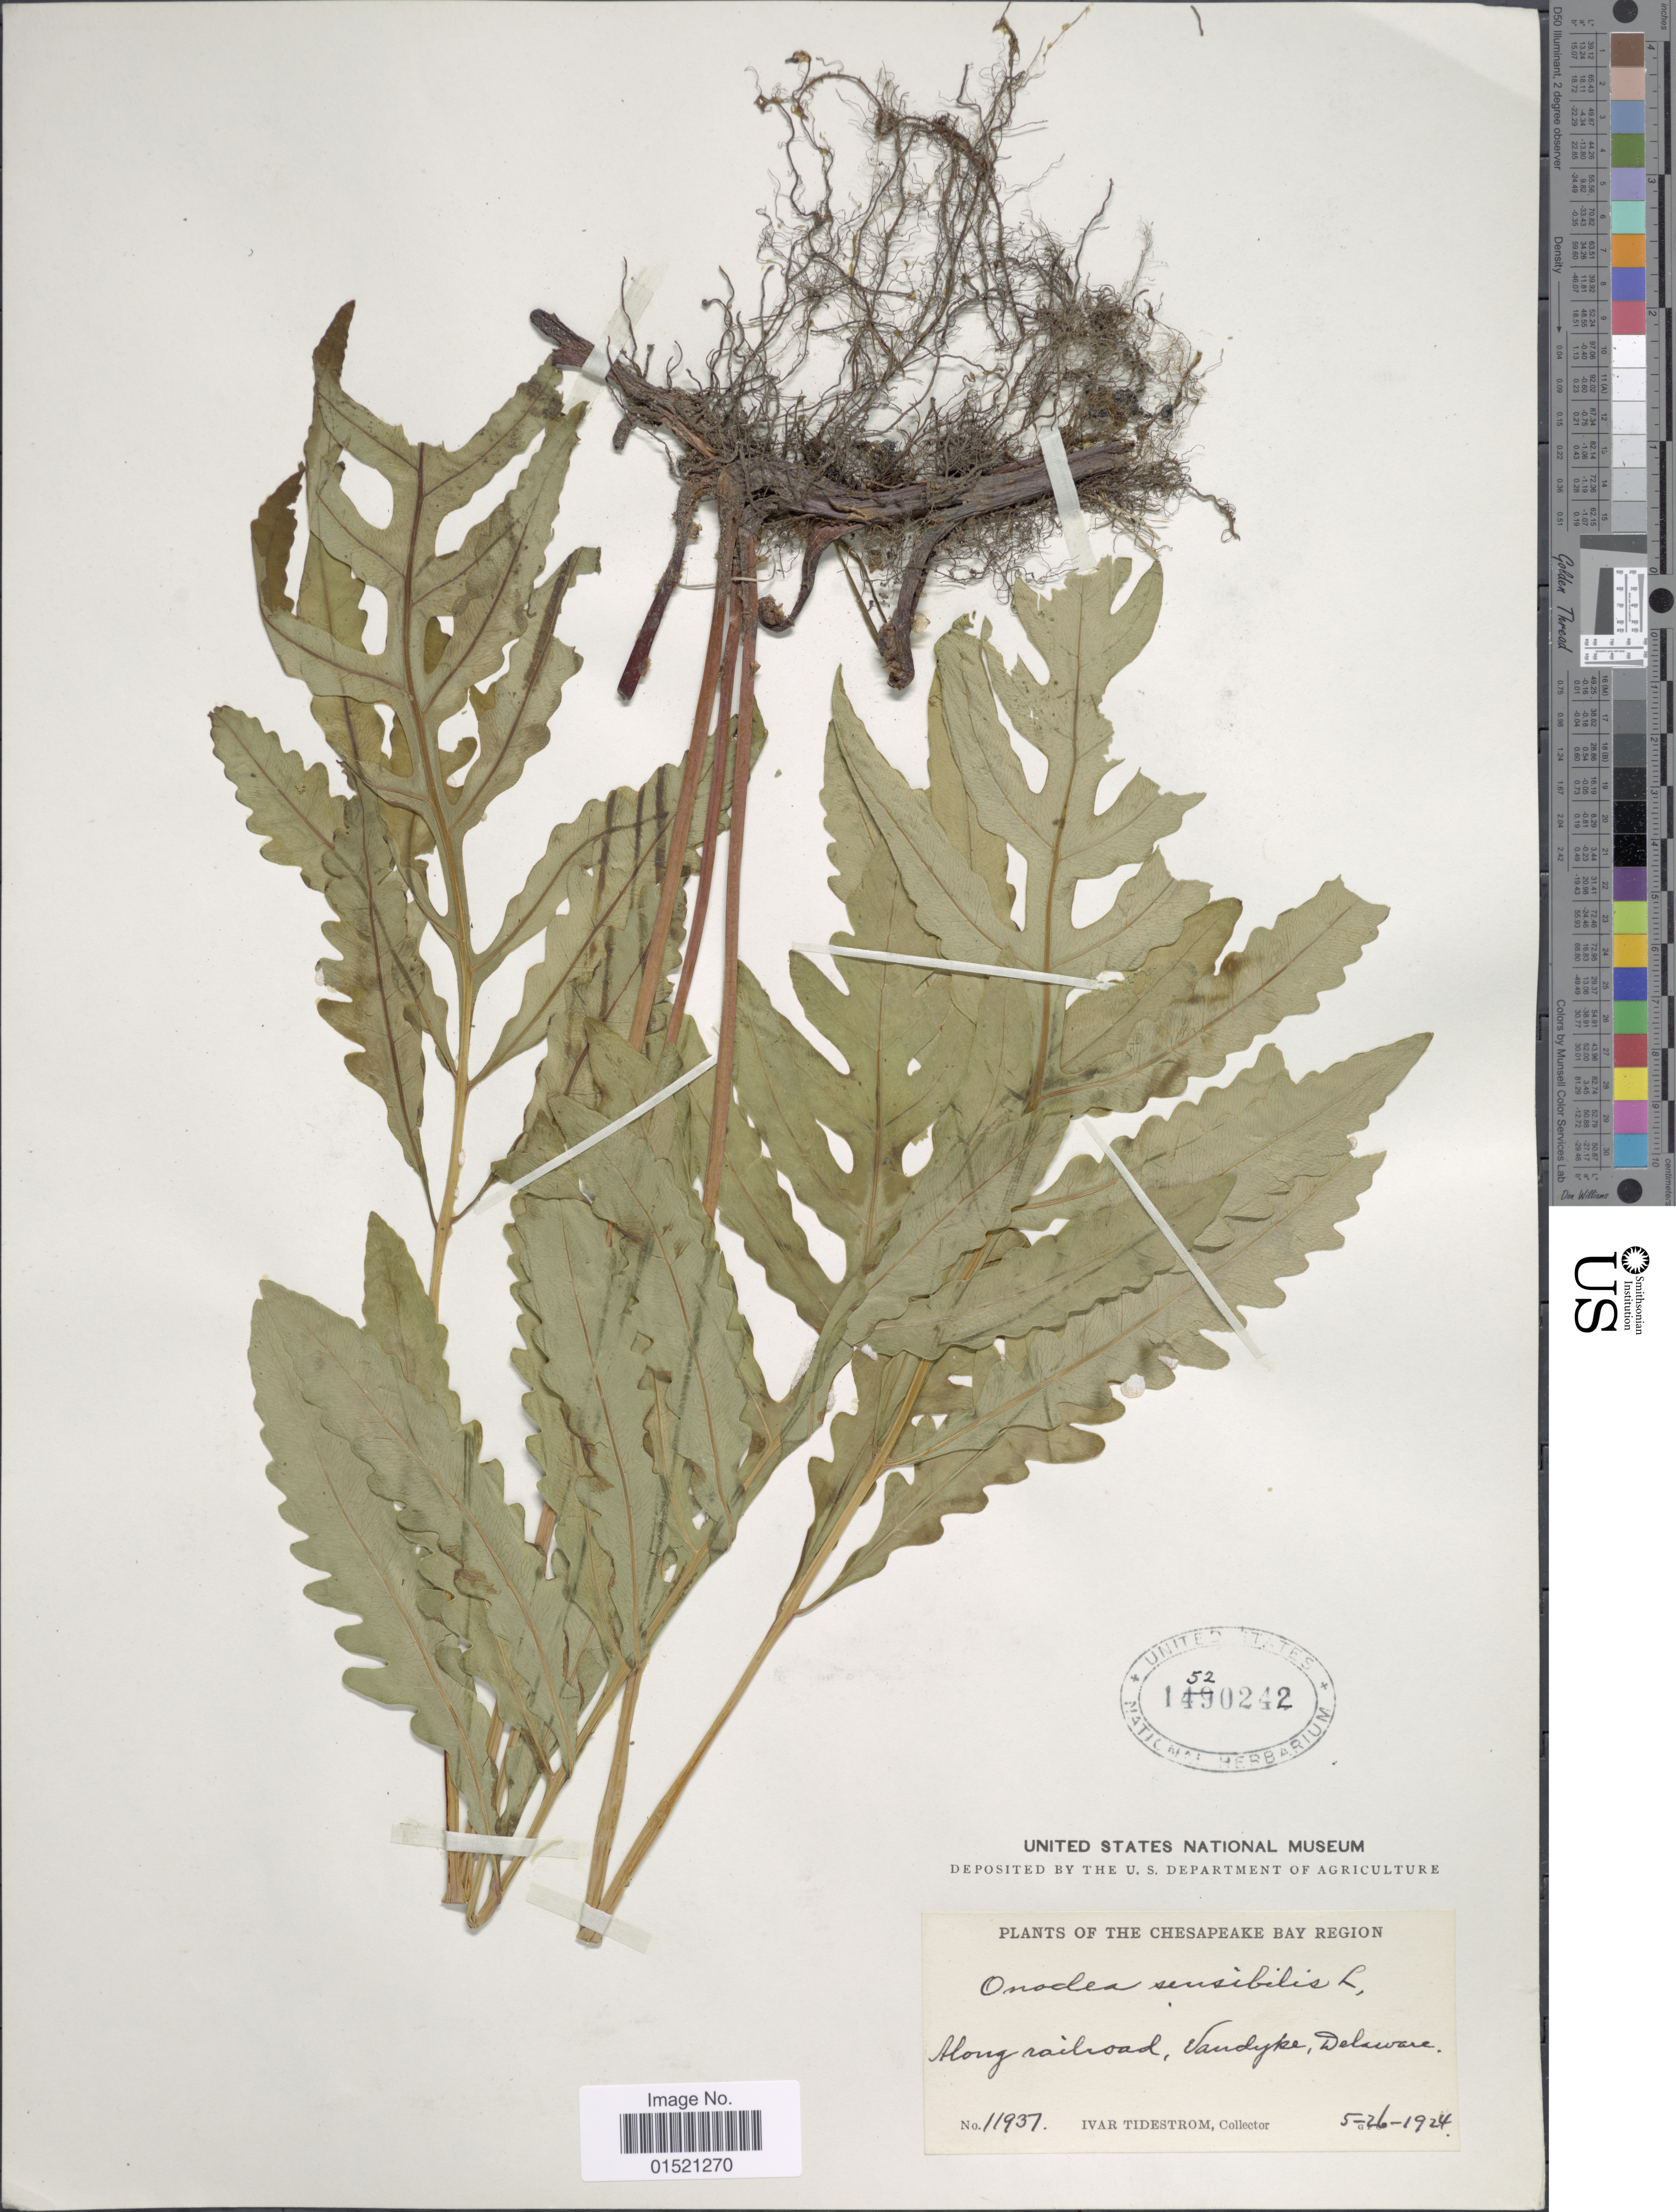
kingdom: Plantae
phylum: Tracheophyta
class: Polypodiopsida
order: Polypodiales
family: Onocleaceae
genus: Onoclea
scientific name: Onoclea sensibilis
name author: L.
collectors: I. F. Tidestrom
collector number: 11937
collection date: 1924-05-26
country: United States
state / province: Delaware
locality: The Chesapeake Bay Region, Along railroad, Vandijke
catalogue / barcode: US 1520242